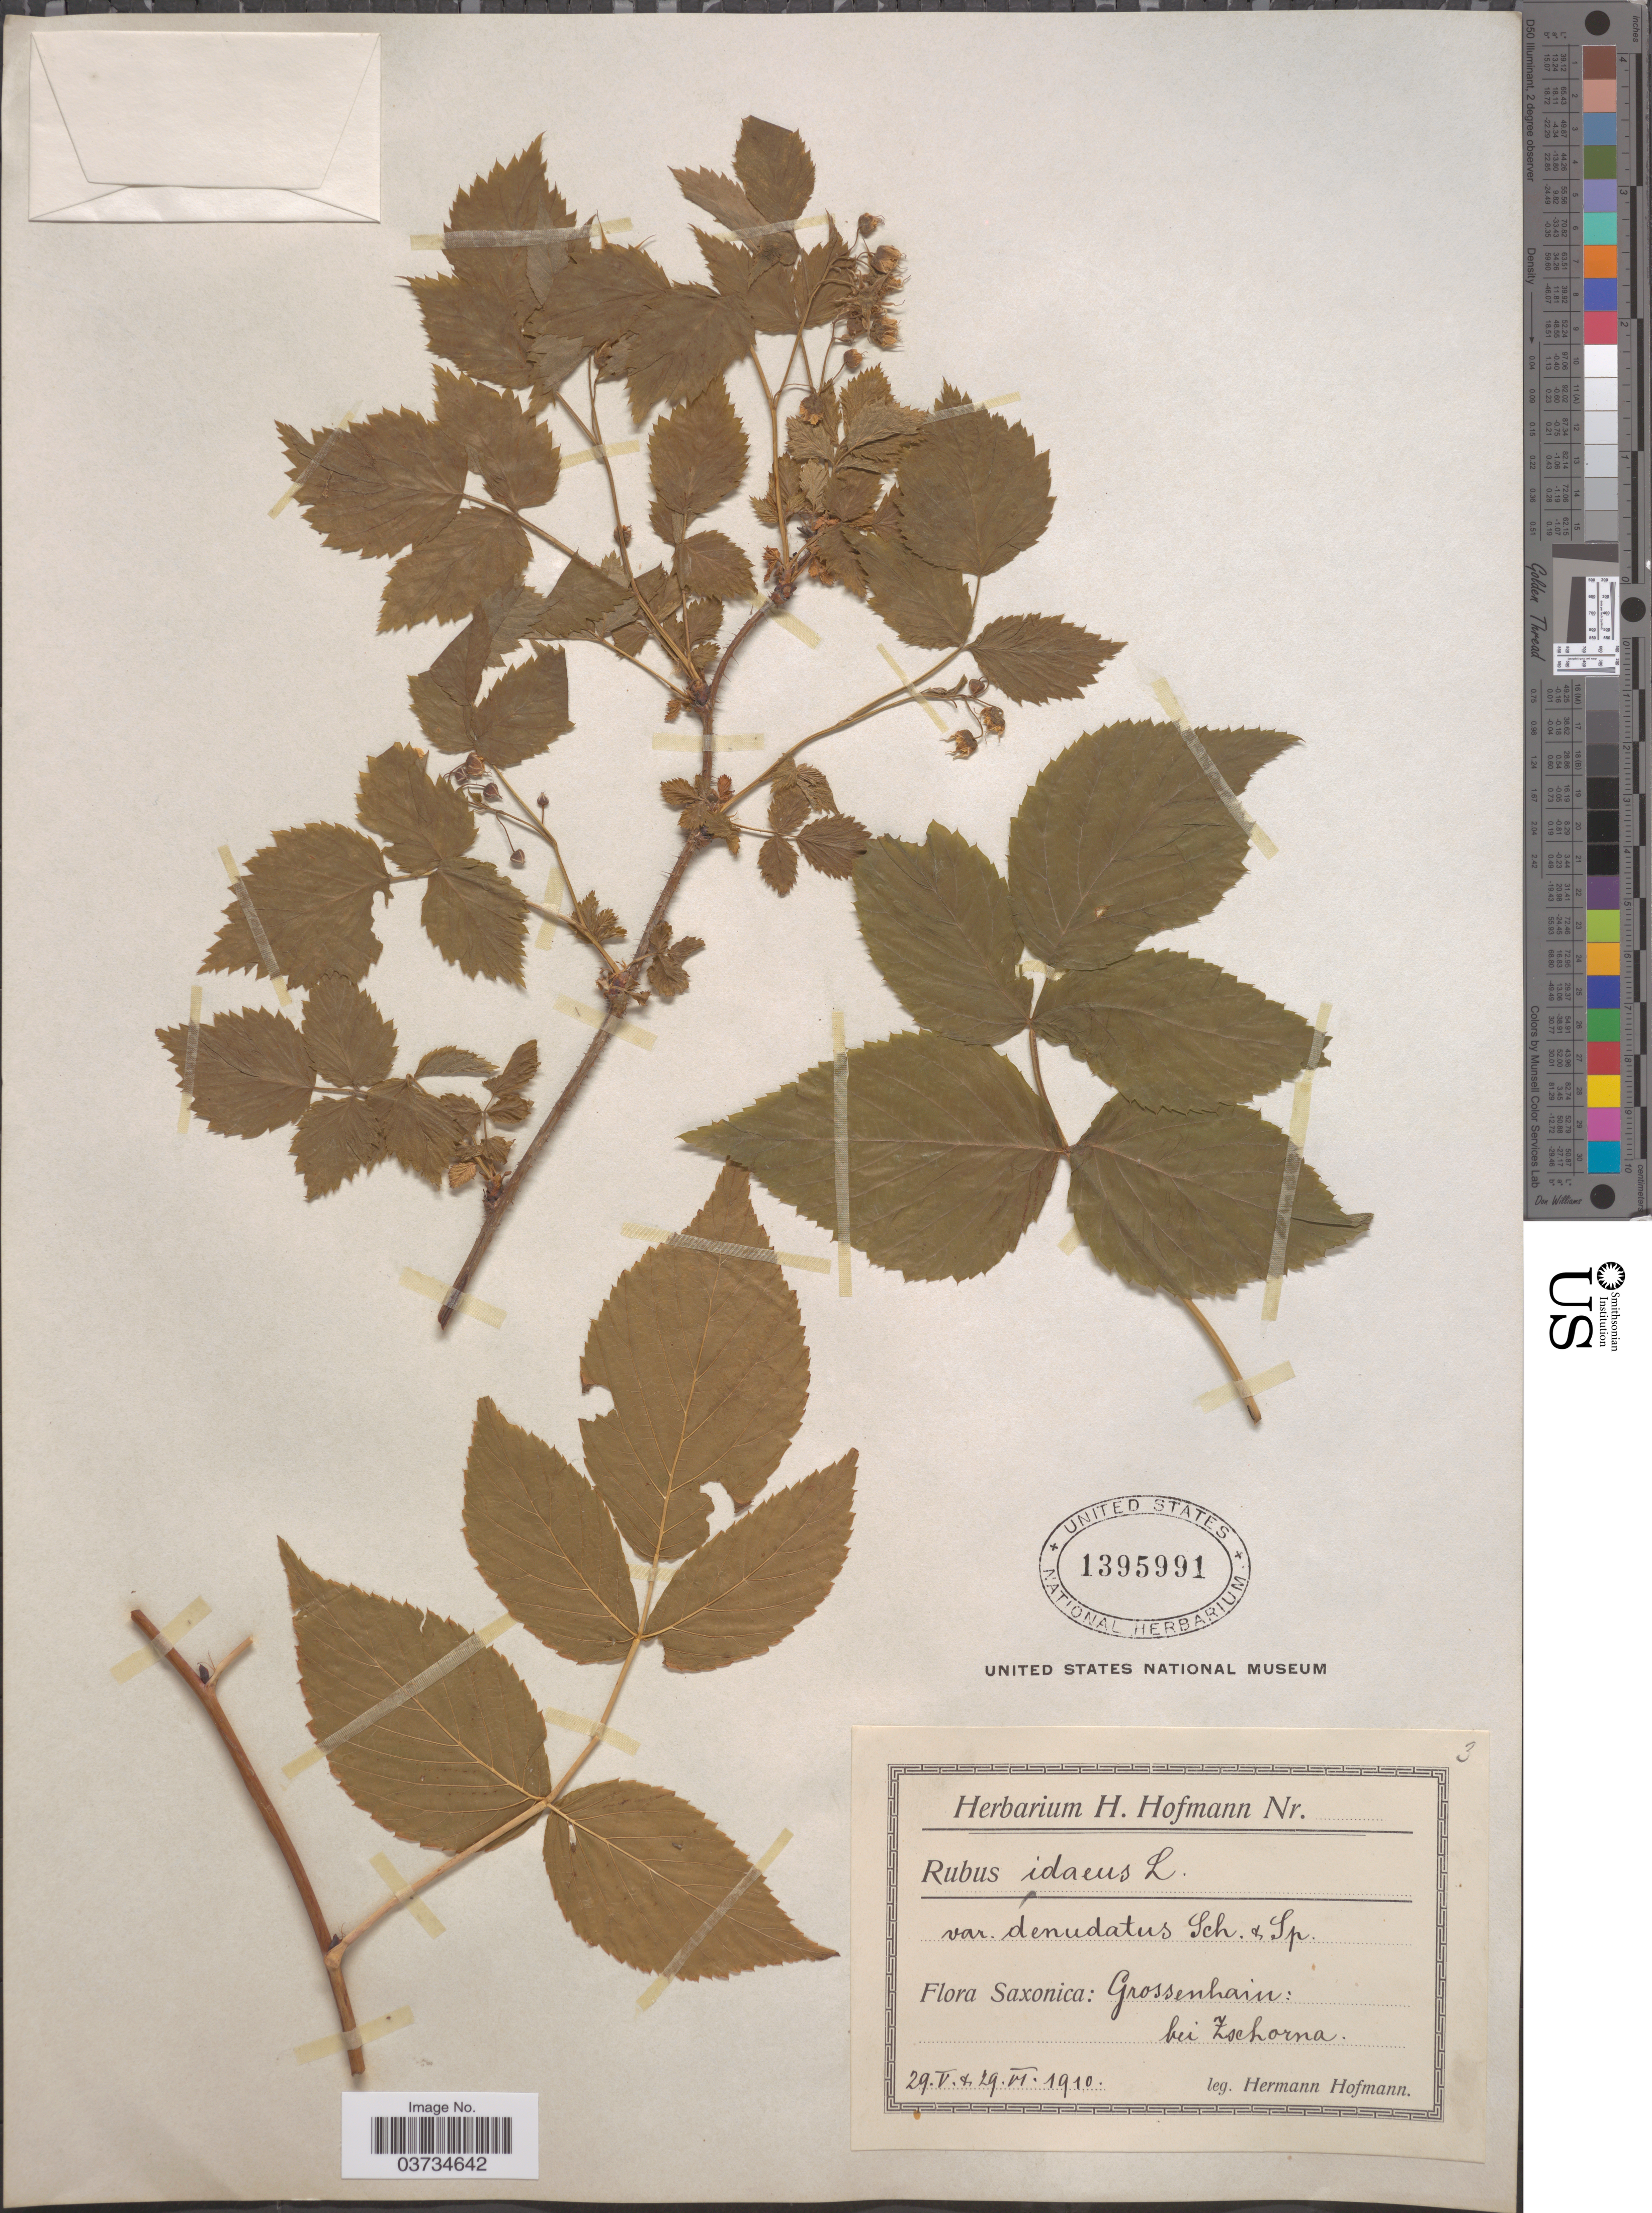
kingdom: Plantae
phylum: Tracheophyta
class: Magnoliopsida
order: Rosales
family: Rosaceae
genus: Rubus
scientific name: Rubus idaeus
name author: L.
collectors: H. Hofmann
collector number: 3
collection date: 1910-05-29/1910-06-29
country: Germany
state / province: Niedersachsen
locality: Saxonica: Grossenhain: bei Zschorna.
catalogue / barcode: US 1395991